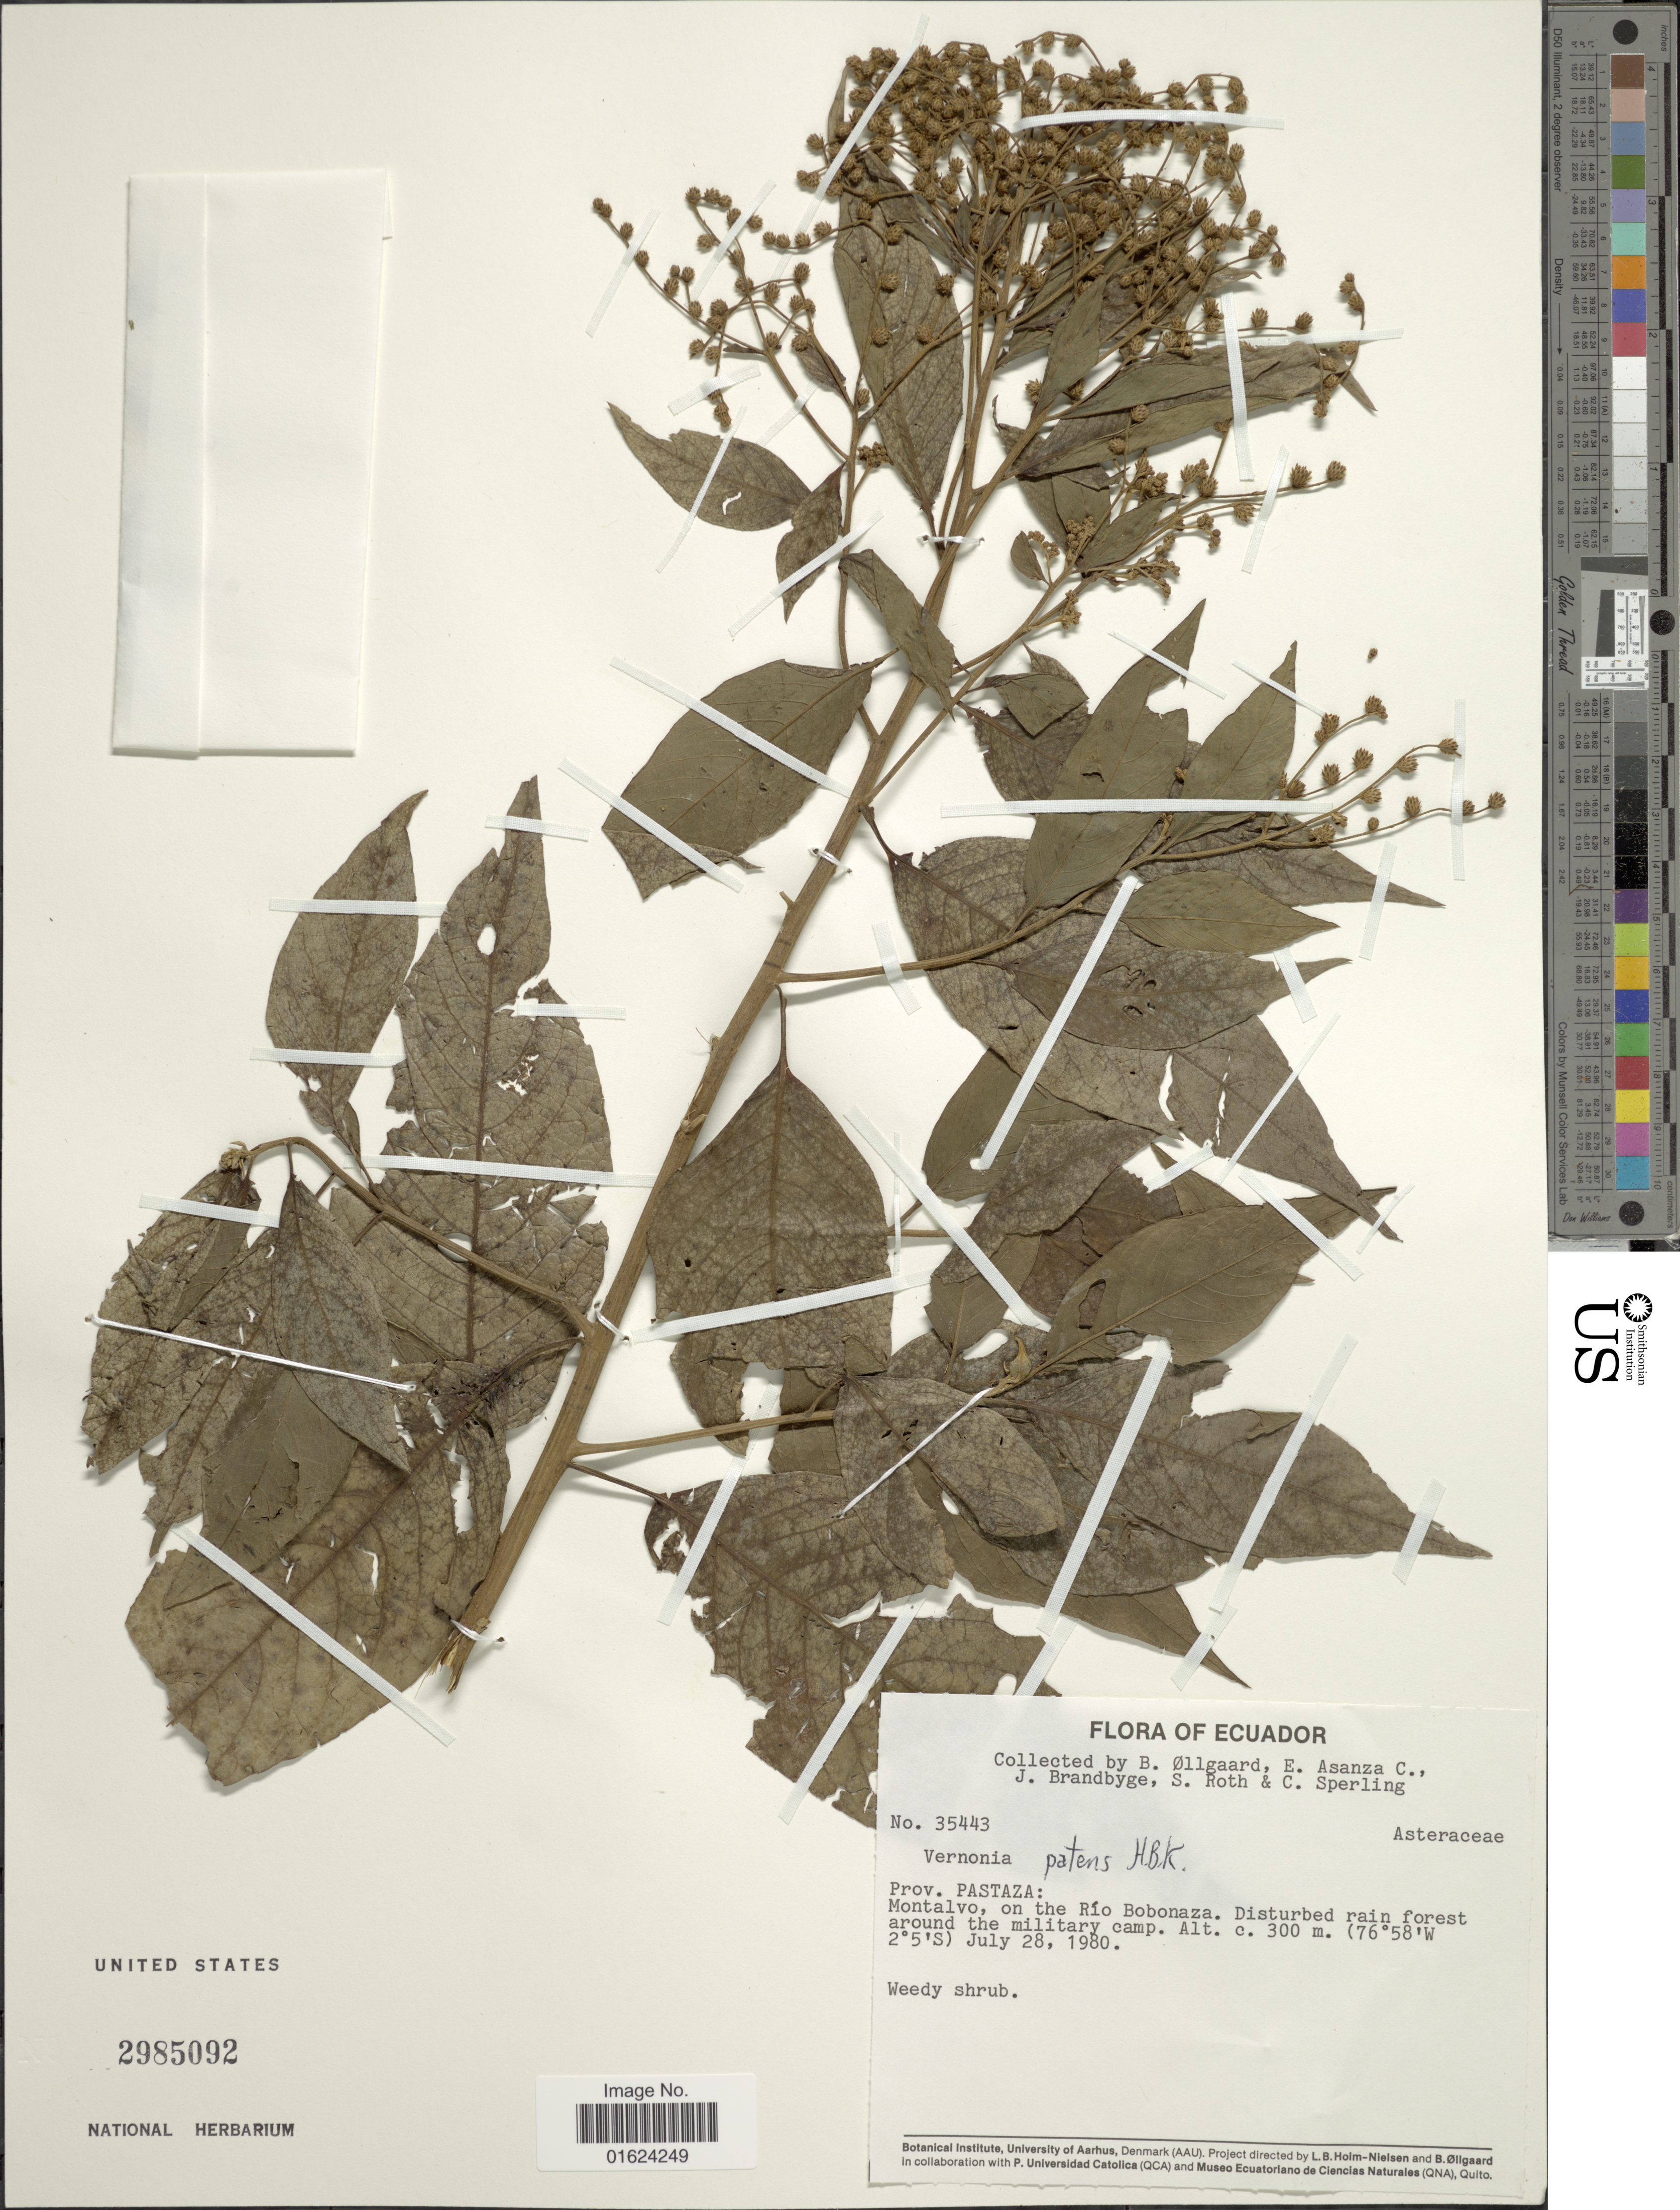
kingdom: Plantae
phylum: Tracheophyta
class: Magnoliopsida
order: Asterales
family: Asteraceae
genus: Vernonanthura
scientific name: Vernonanthura patens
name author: (Kunth) H. Rob.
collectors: B. Øllgaard, E. Asanza C., J. Brandbyge, S. Roth & C. Sperling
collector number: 35443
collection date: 1980-07-28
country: Ecuador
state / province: Pastaza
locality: Prov. Pastaza: Montalvo, on the Rio Bobonaza.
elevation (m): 300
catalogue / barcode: US 2985092